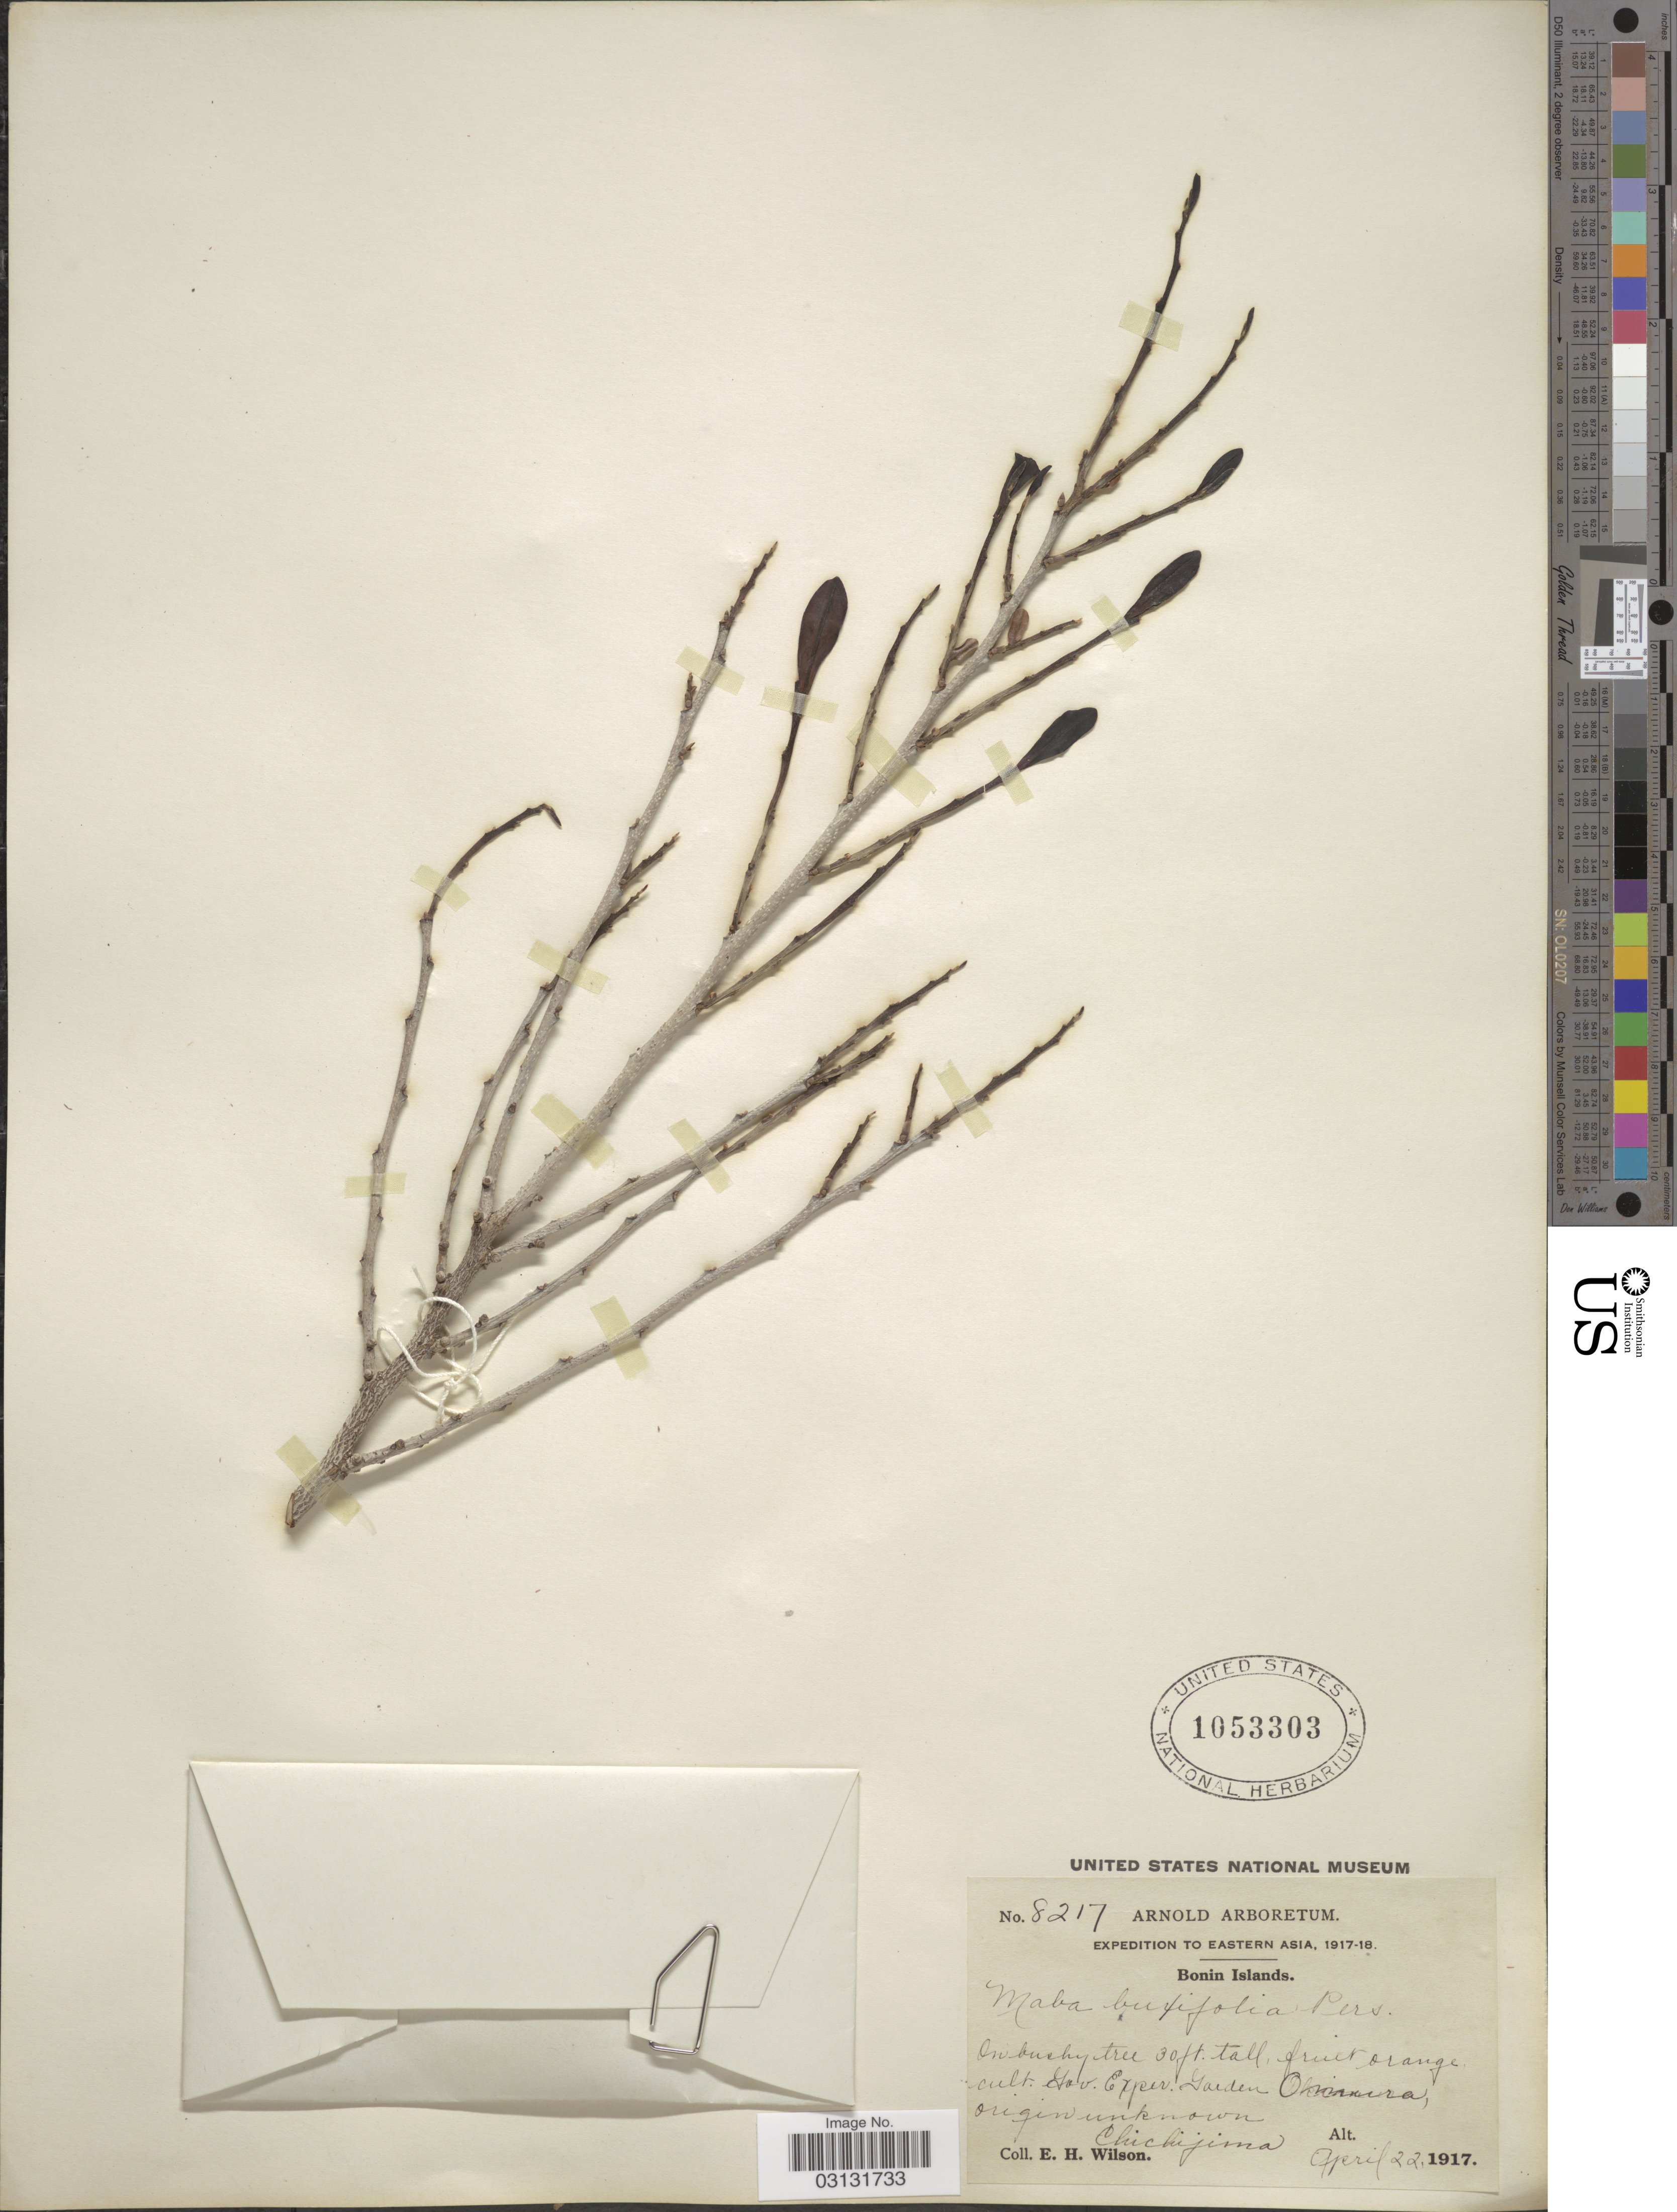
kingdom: Plantae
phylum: Tracheophyta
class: Magnoliopsida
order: Ericales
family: Ebenaceae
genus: Diospyros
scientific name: Diospyros ferrea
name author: (Willd.) Bakh.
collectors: E. Wilson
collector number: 8217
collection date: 1917-04-22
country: Japan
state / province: Tokyo, Federal City of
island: Bonin Islands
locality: Eastern Aisa. Bonin Islands. Cult. Gov. Exper. Garden Omura. Chichijima.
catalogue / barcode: US 1053303